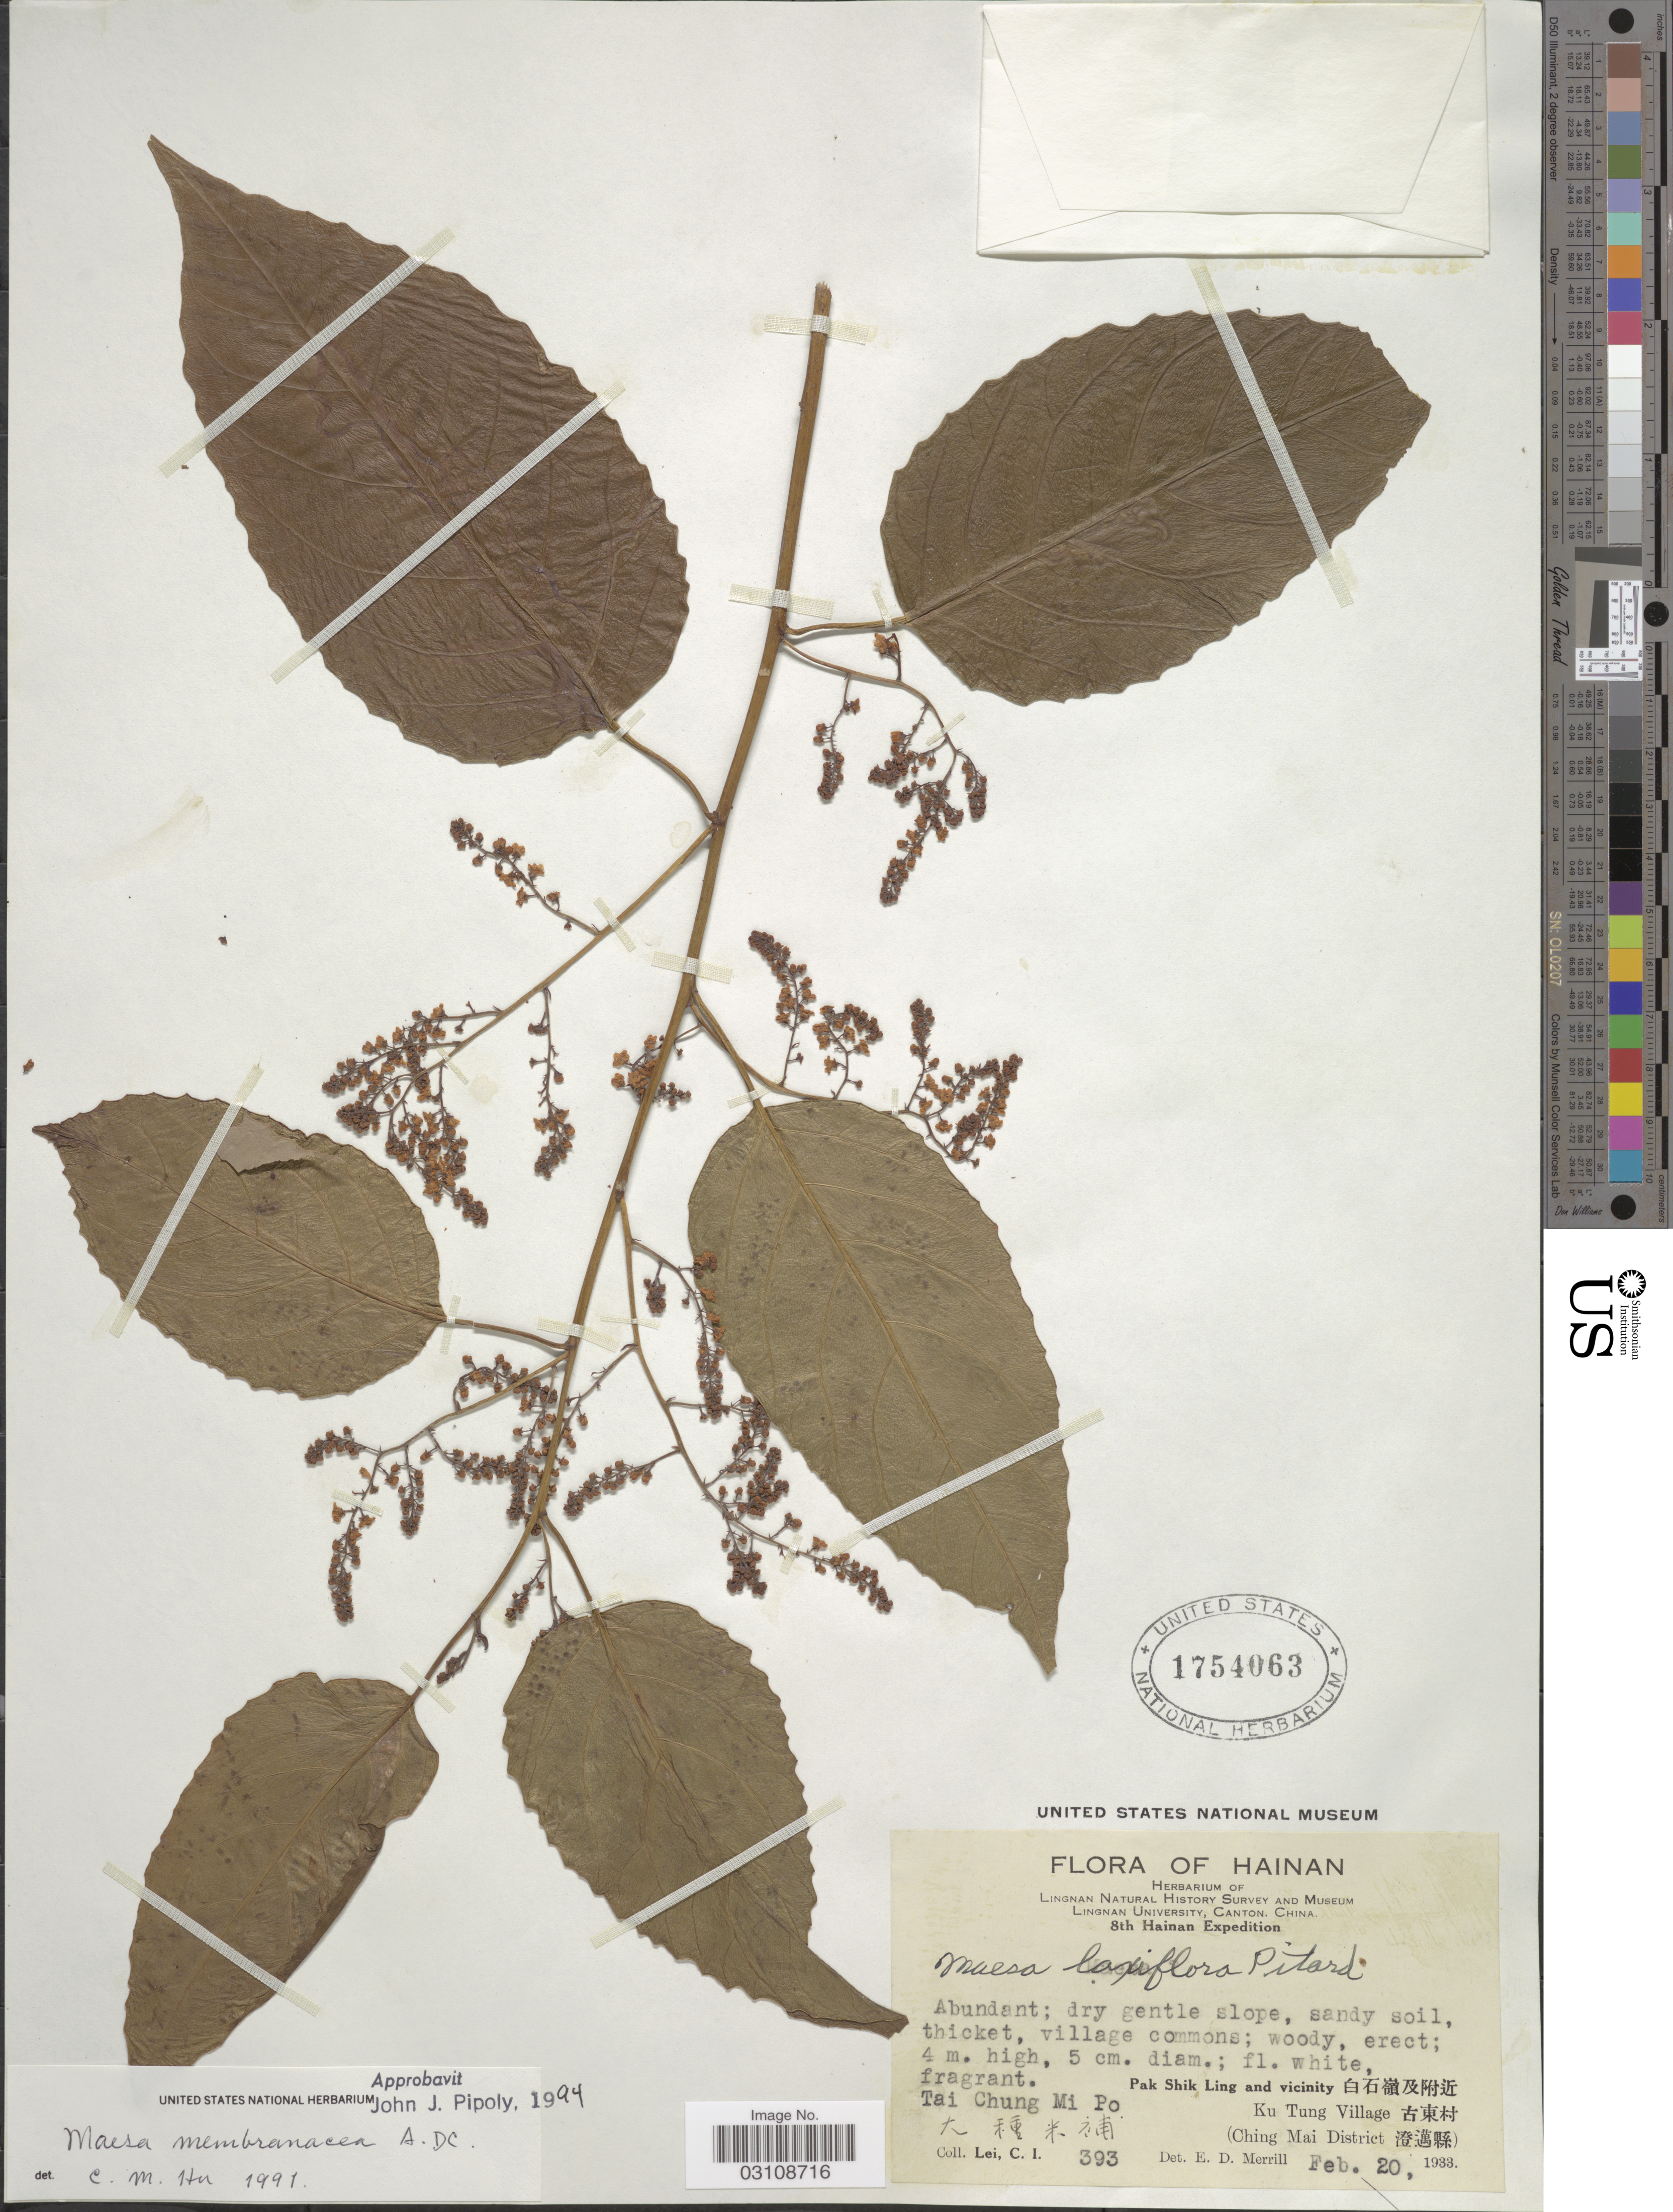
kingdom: Plantae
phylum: Tracheophyta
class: Magnoliopsida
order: Ericales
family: Primulaceae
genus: Maesa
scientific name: Maesa membranacea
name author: A. DC.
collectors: C. I. Lei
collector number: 393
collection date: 1933-02-20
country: China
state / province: Hainan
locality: Pak Shik Ling and vicinity, Ku Tung Village (Ching Mai District), Tai Chung Mi Po.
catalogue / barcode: US 1754063